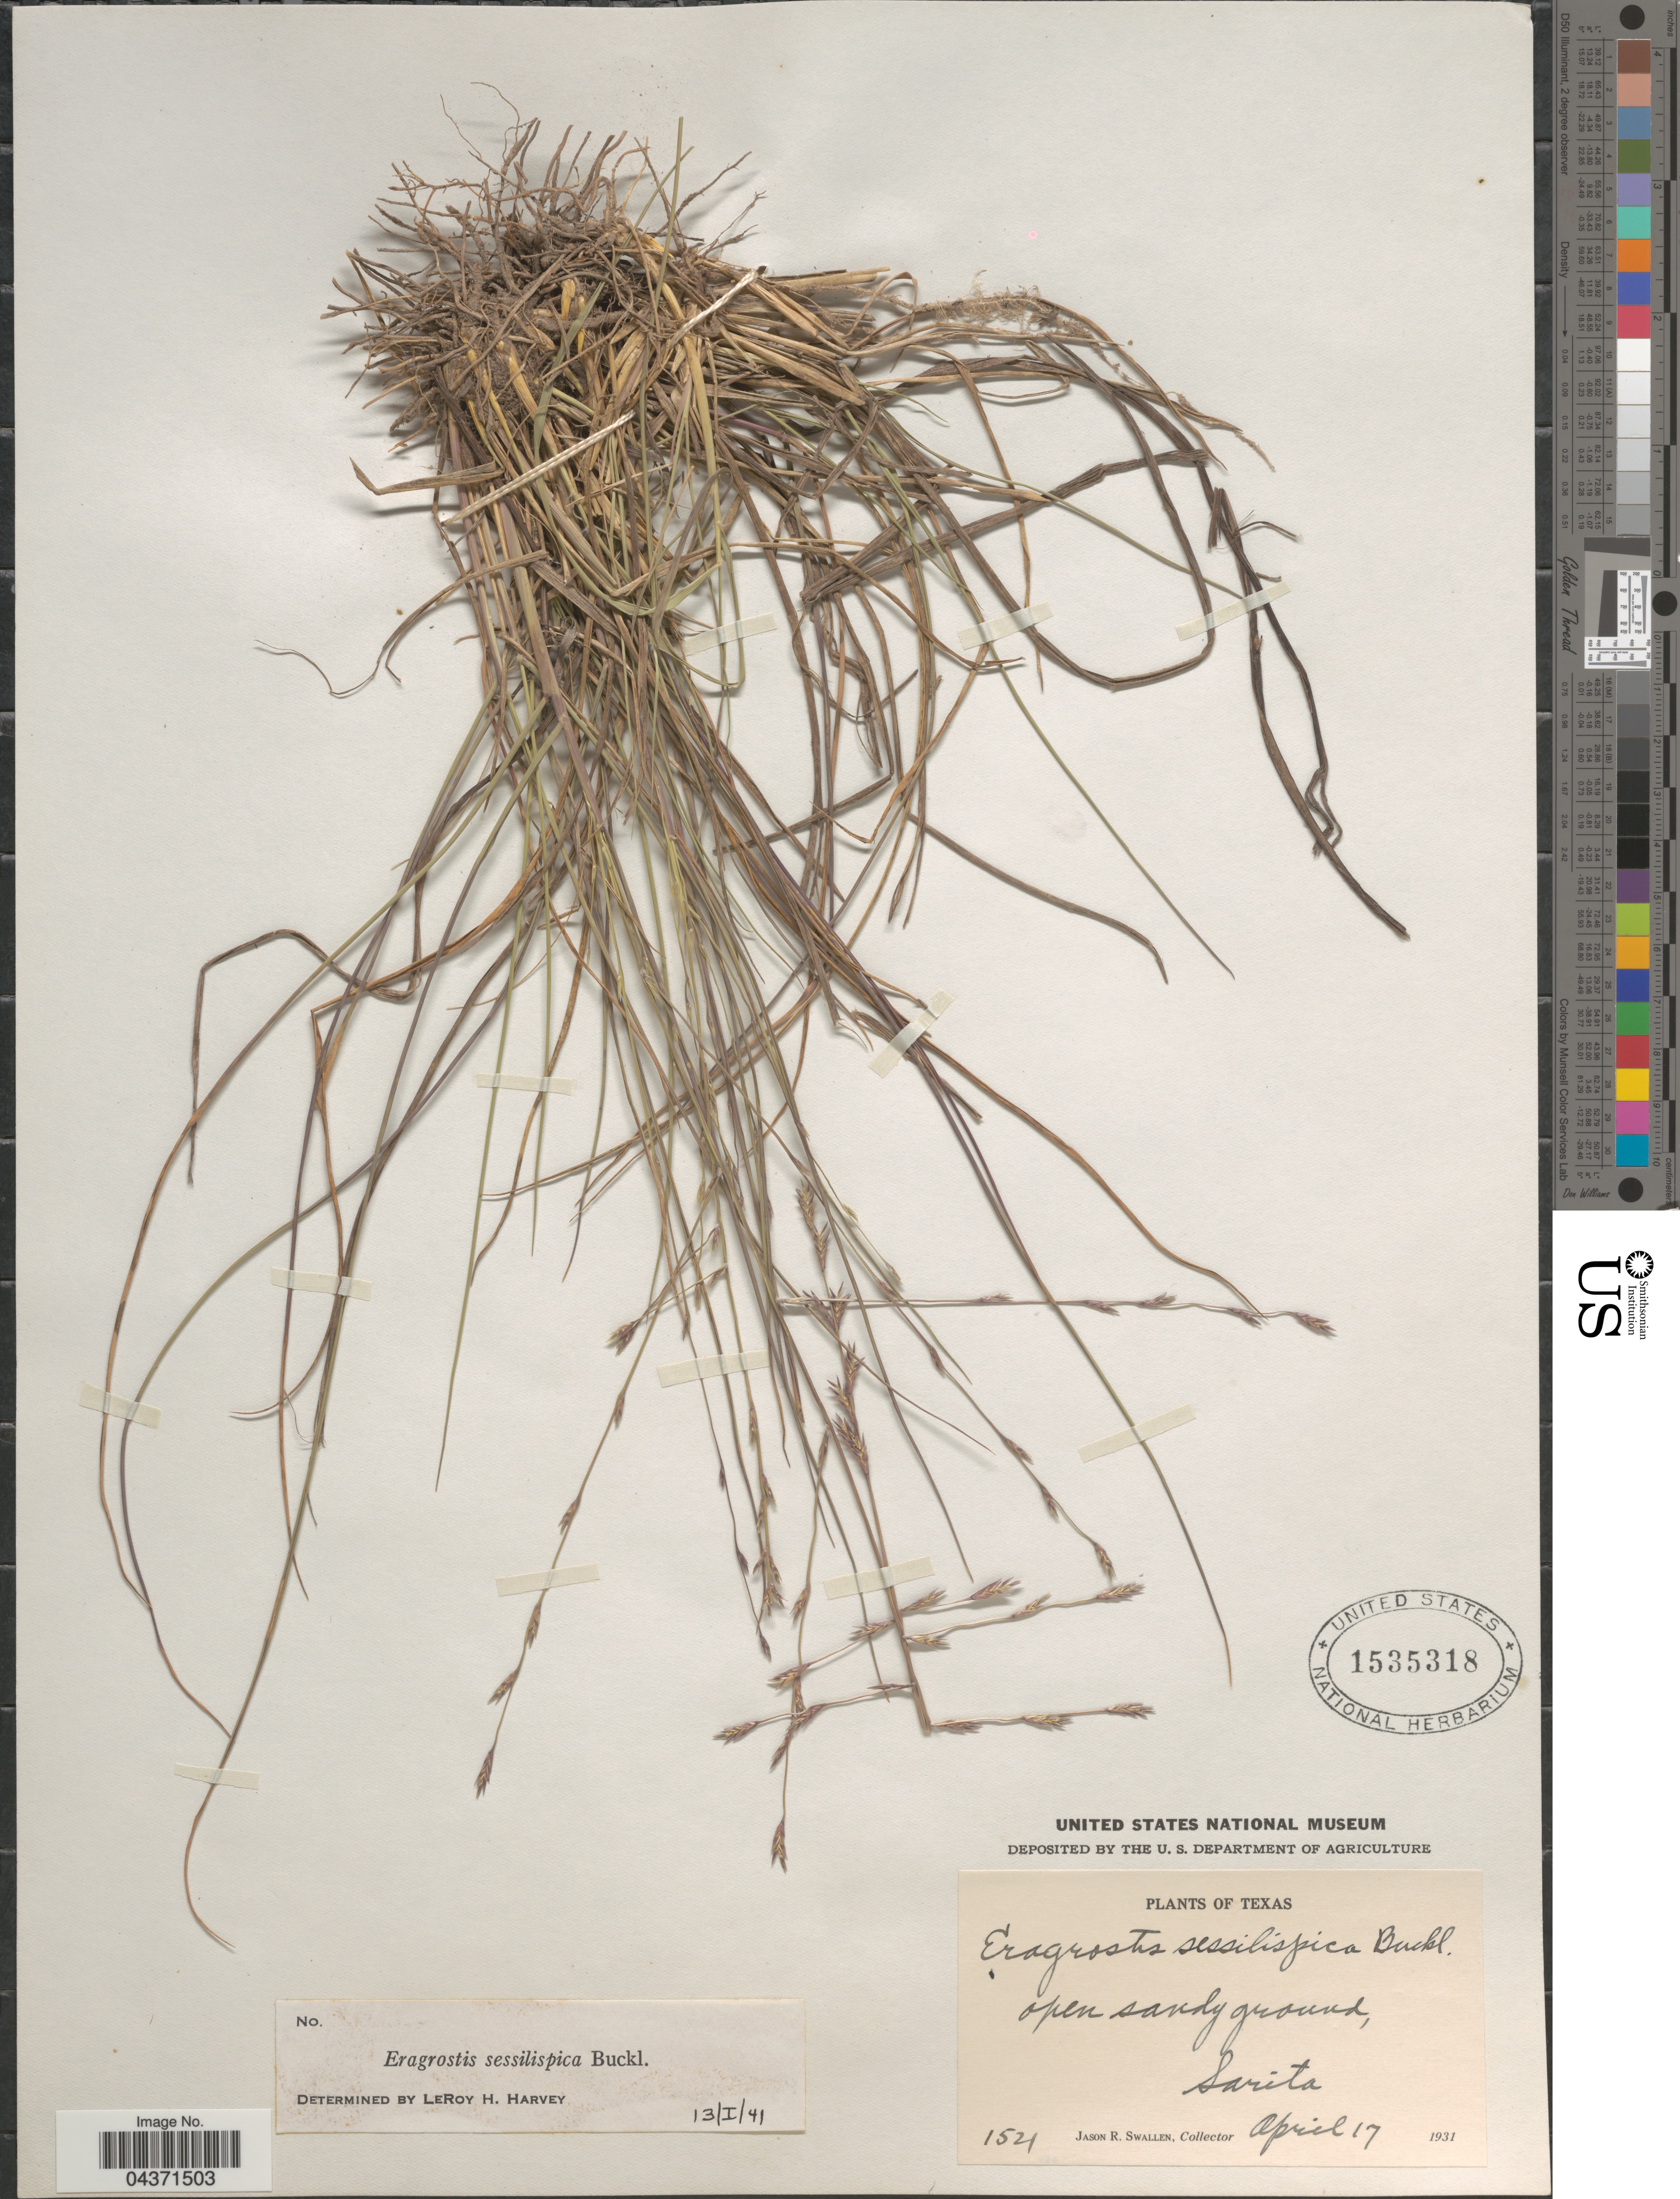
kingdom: Plantae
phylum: Tracheophyta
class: Liliopsida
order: Poales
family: Poaceae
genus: Eragrostis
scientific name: Eragrostis sessilispica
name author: Buckley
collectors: J. R. Swallen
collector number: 1521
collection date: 1931-04-17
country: United States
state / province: Texas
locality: Open sandy ground, Sarita.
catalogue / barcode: US 1535318